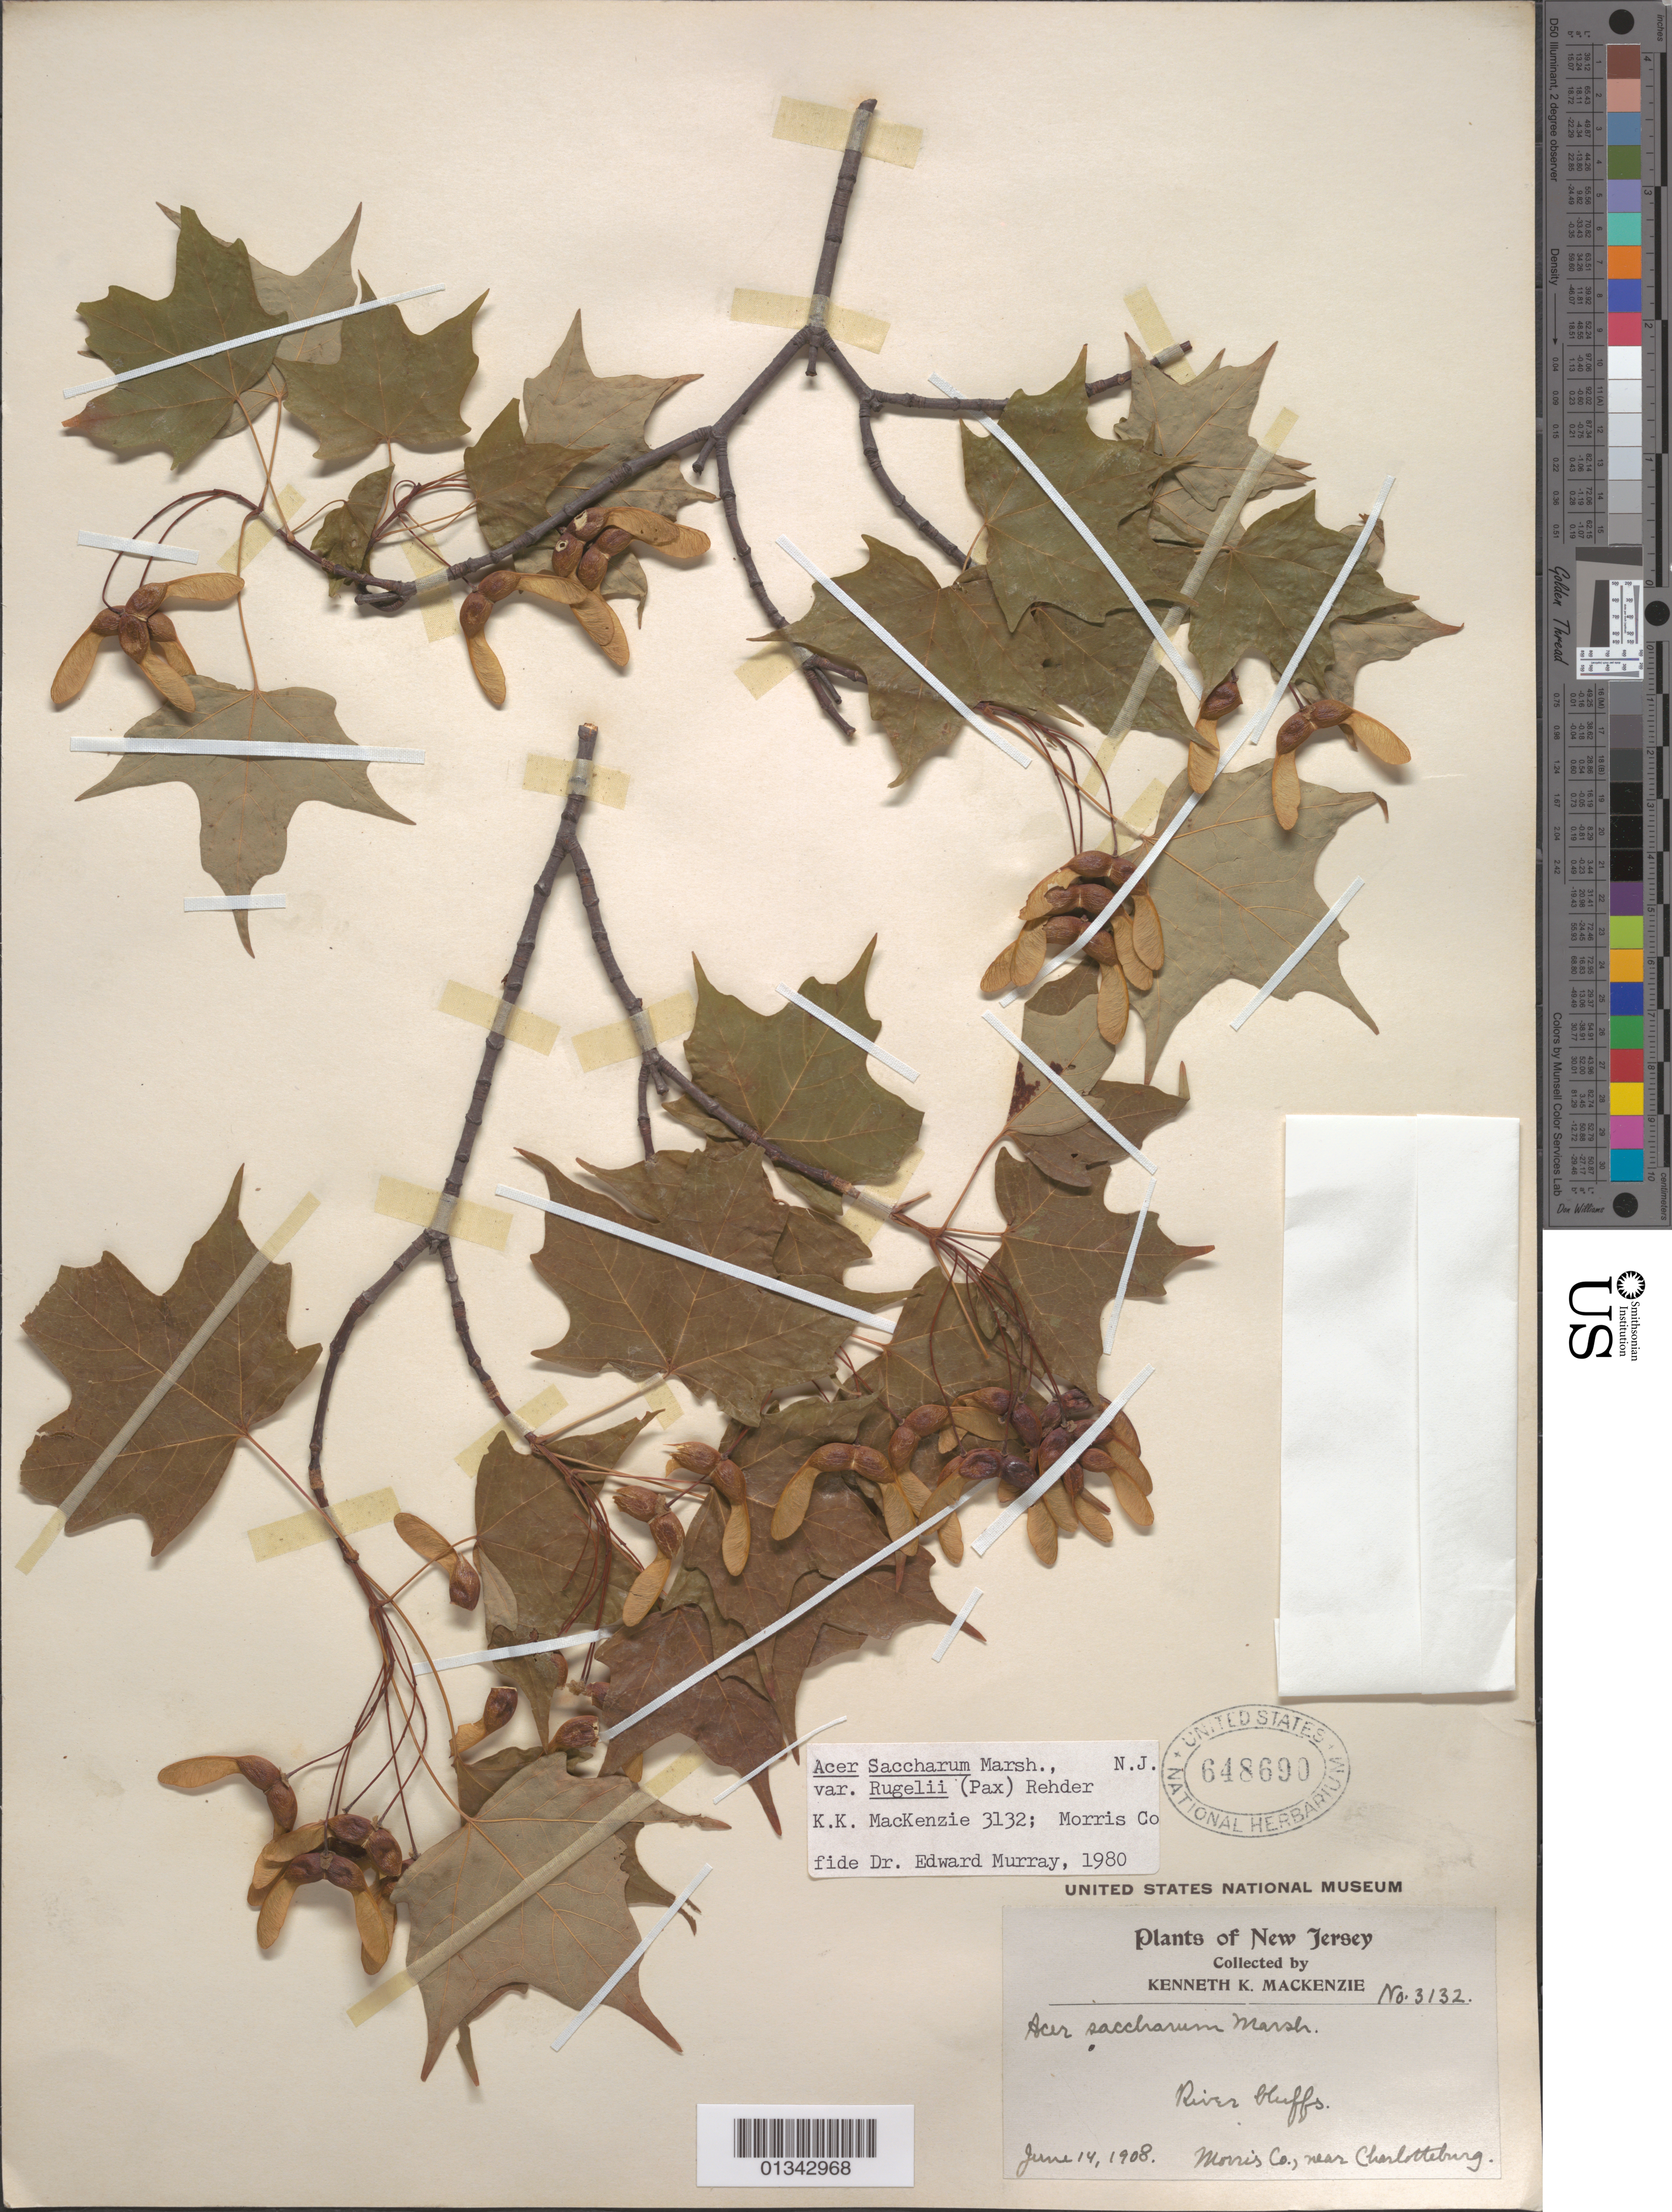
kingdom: Plantae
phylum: Tracheophyta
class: Magnoliopsida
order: Sapindales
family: Sapindaceae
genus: Acer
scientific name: Acer saccharum var. rugelii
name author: (Pax) Rehder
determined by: Murray, Edward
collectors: K. K. Mackenzie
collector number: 3132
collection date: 1908-06-14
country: United States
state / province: New Jersey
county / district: Morris County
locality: Morris County, near Charlotteburg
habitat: River bluffs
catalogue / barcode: US 648690